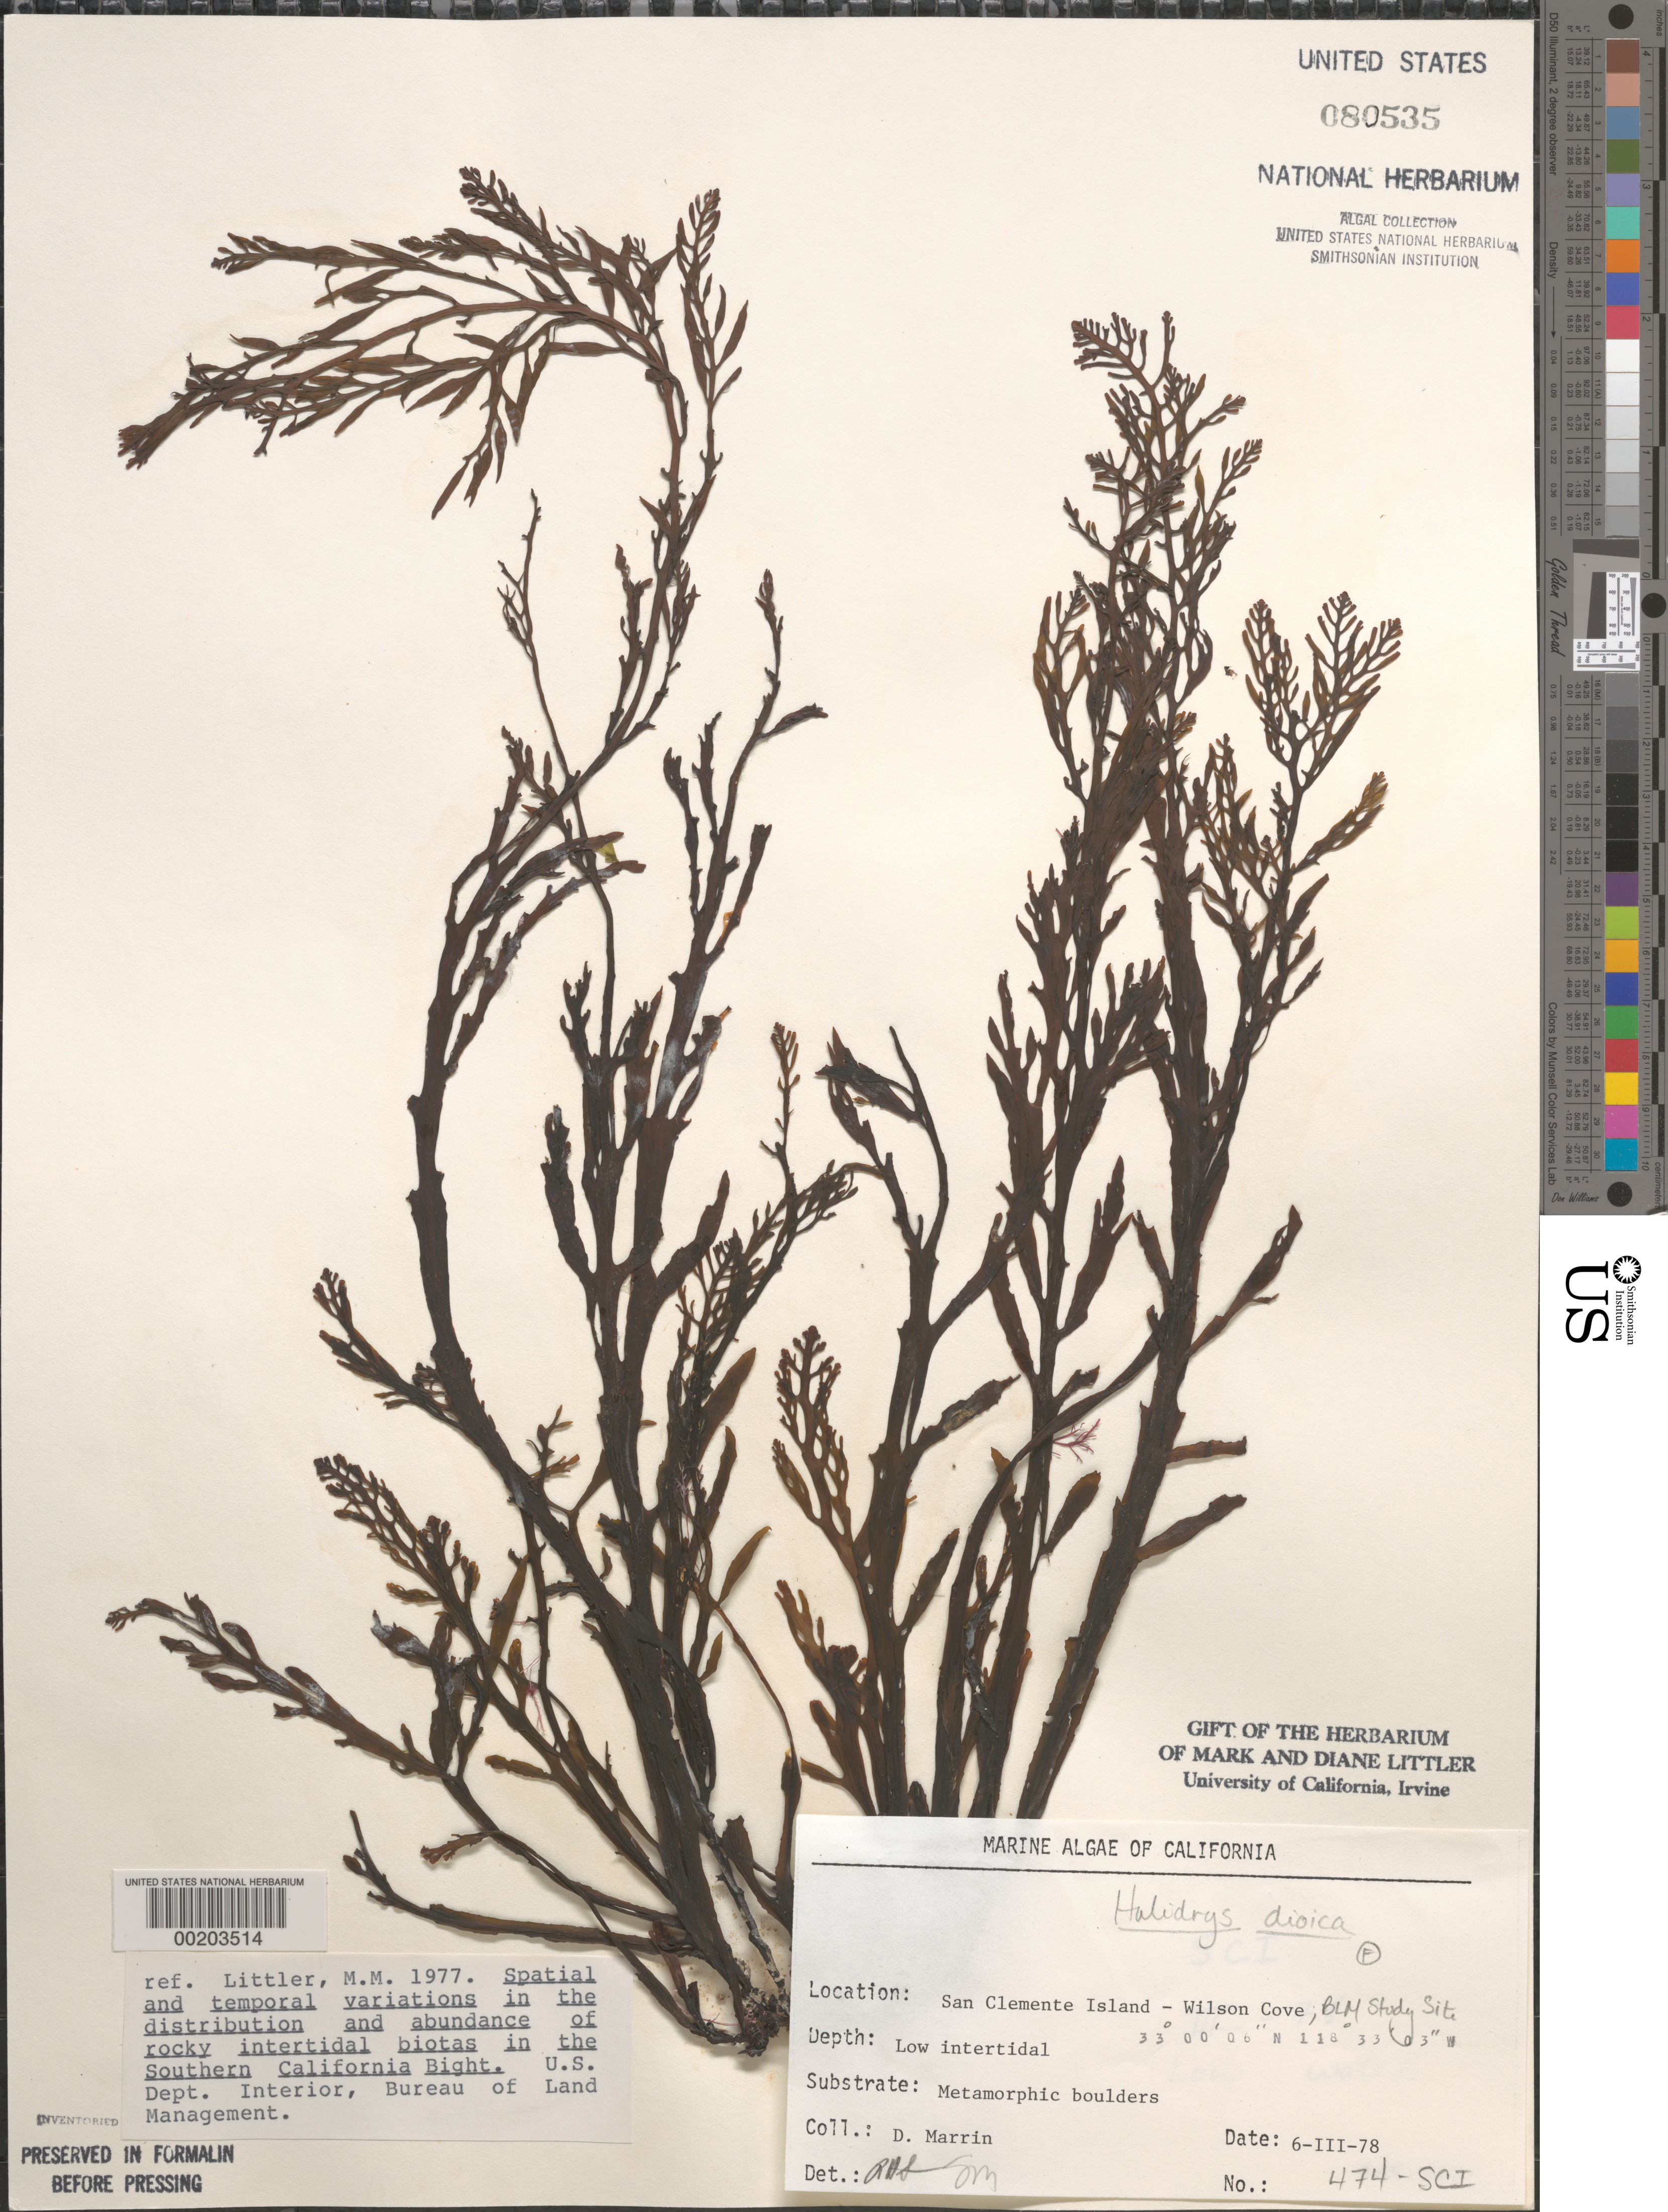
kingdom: Chromista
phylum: Ochrophyta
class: Phaeophyceae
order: Fucales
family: Sargassaceae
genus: Halidrys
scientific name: Halidrys dioica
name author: N.L. Gardner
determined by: Sims, Robert H.; Murray, S. N.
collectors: D. Marrin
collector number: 474-sci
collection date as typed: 06 Mar 1978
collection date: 1978-03-06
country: United States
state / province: California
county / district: Los Angeles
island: San Clemente Island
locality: Wilson Cove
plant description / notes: BLM-SOCALBIGHT Rocky Intertidal Survey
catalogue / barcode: US 80535